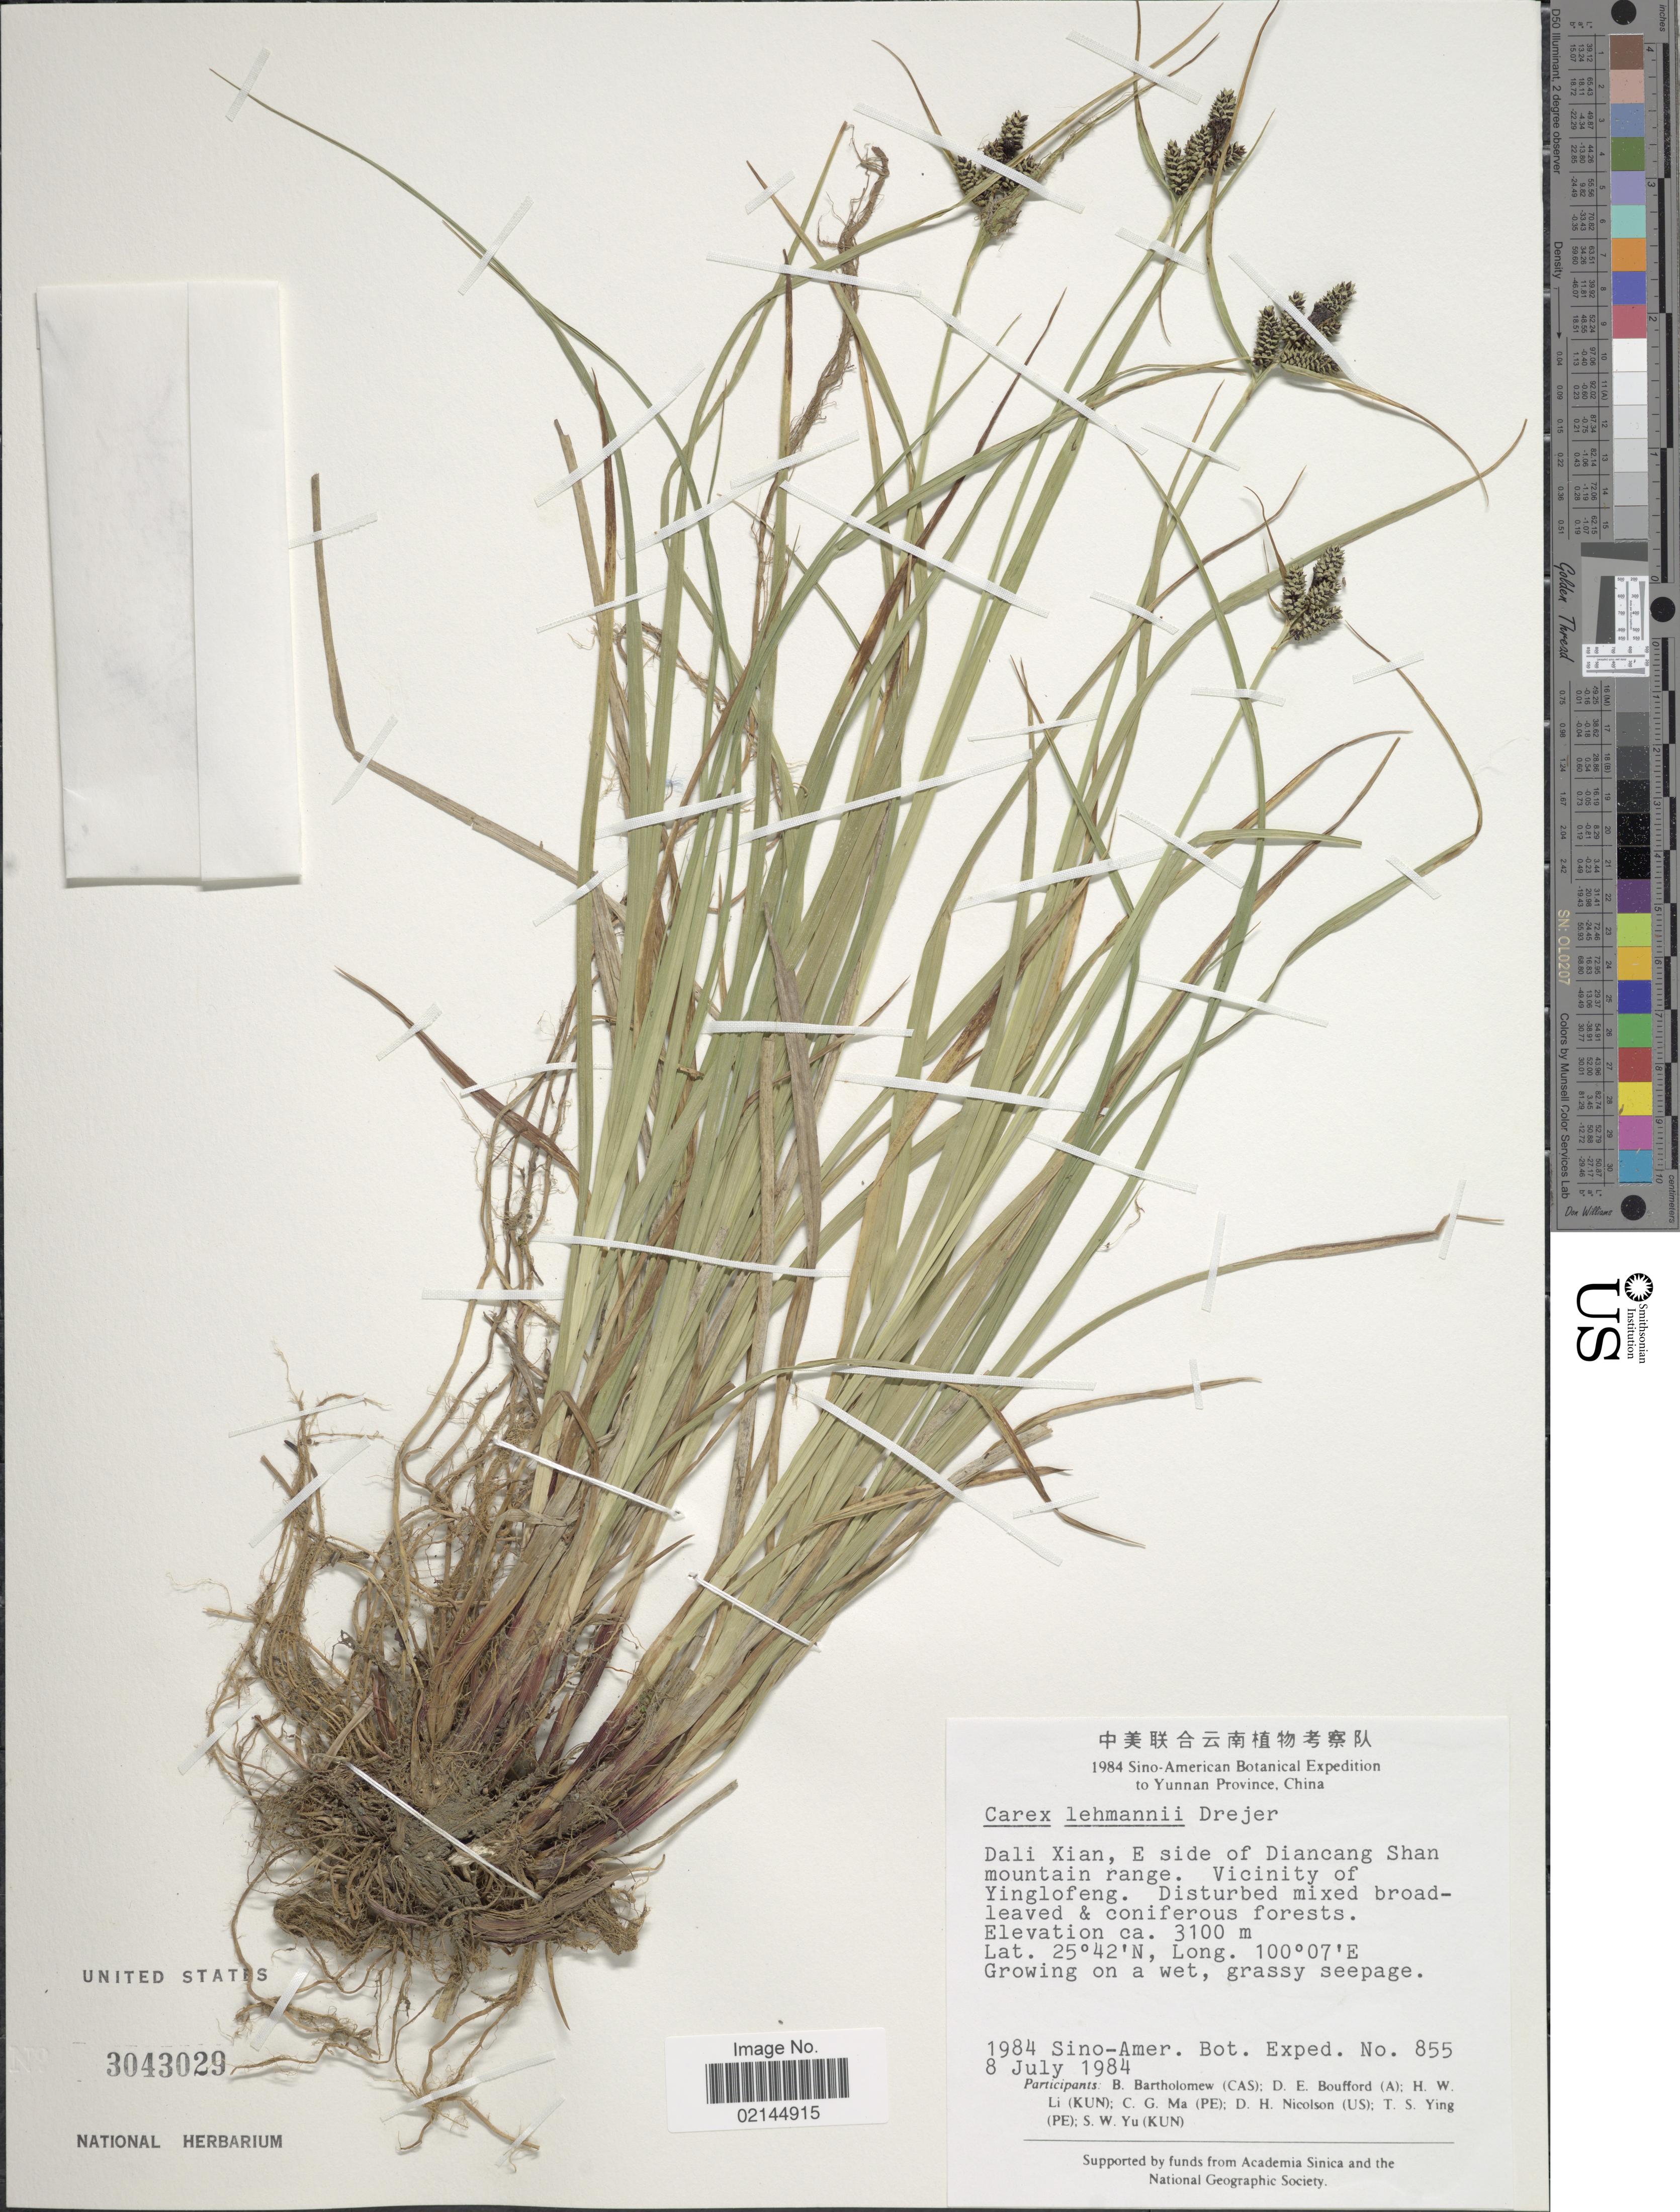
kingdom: Plantae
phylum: Tracheophyta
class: Liliopsida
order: Poales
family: Cyperaceae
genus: Carex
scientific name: Carex lehmannii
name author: Drejer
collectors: Sino-Amer. Bot. Exped. 1984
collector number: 855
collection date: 1984-07-08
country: China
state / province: Yunnan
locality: Yunnan Province, China. Dali Xian, E side of Diancang Shan mountain range. Vicinity of Yinglofeng.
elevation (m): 3100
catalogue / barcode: US 3043029